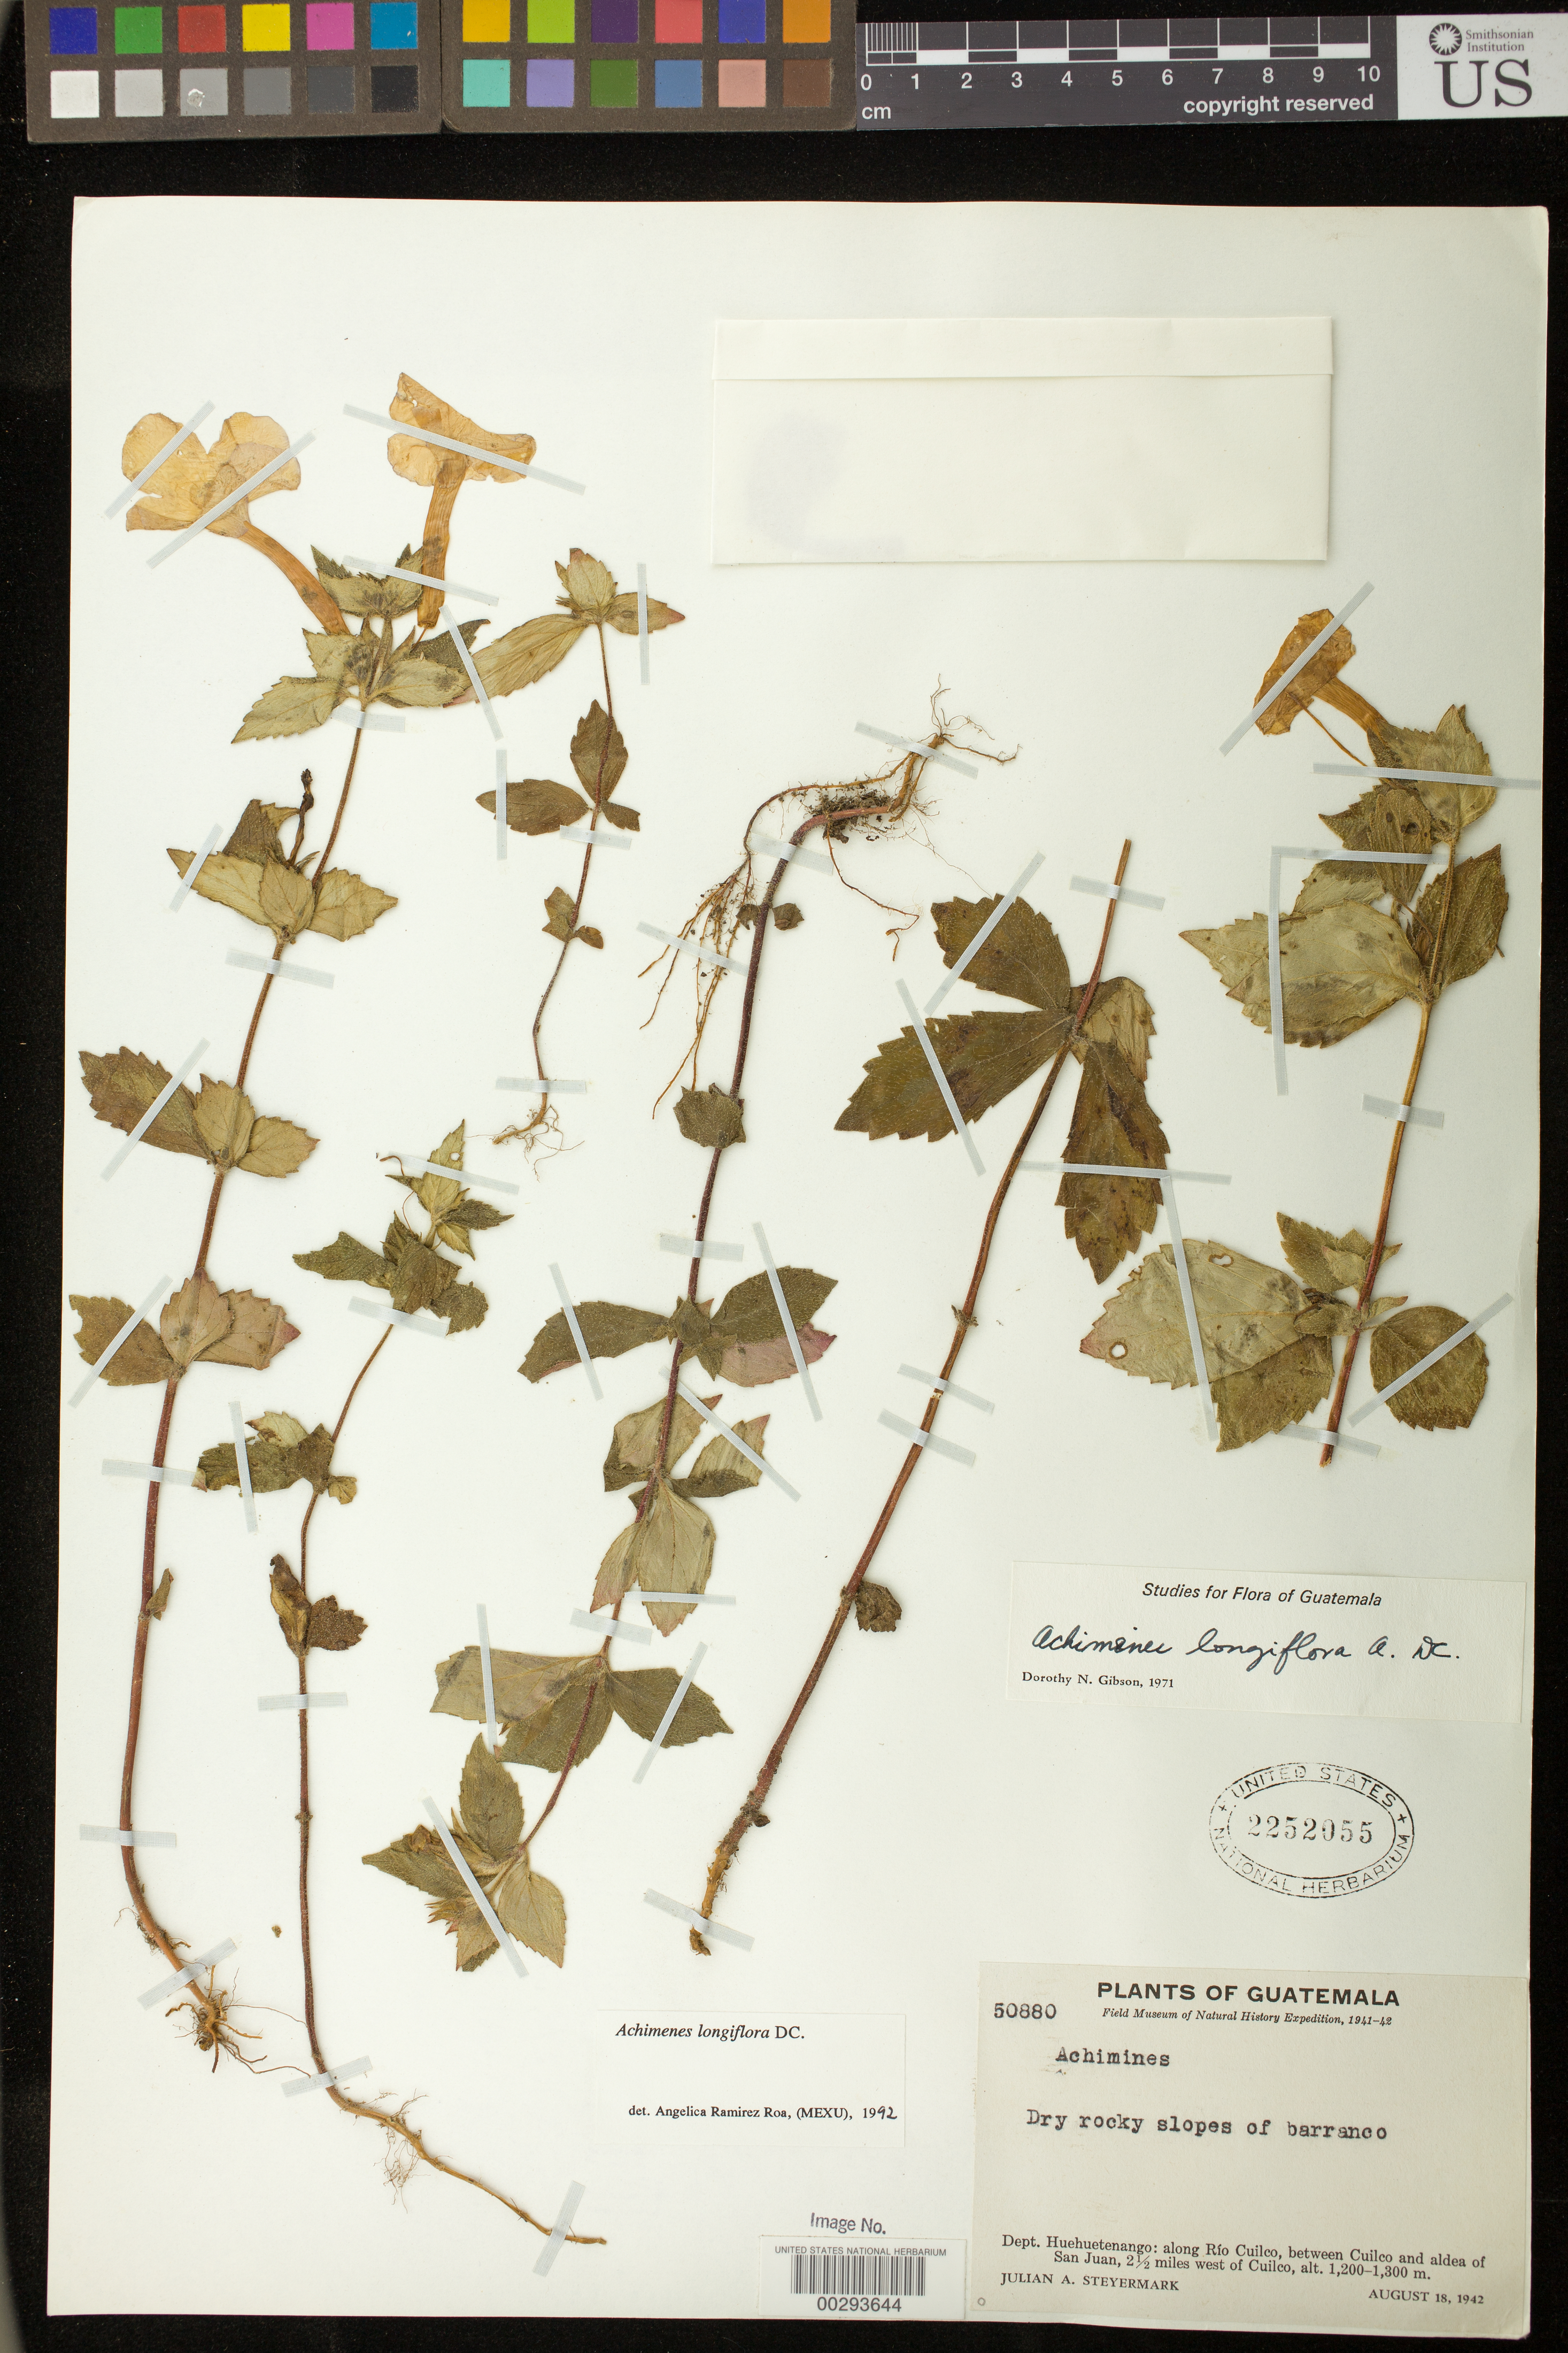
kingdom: Plantae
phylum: Tracheophyta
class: Magnoliopsida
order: Lamiales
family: Gesneriaceae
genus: Achimenes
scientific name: Achimenes longiflora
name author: DC.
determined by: Skog, Laurence E.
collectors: J. Steyermark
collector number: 50880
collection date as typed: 18 Aug 1942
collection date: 1942-08-18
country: Guatemala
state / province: Huehuetenango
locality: Along Río Cuilco, between Cuilco and aldea of San Juan, 2 1/2 mi W of Cuilco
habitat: Dry rocky slopes of barranco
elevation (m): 1200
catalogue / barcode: US 2252055